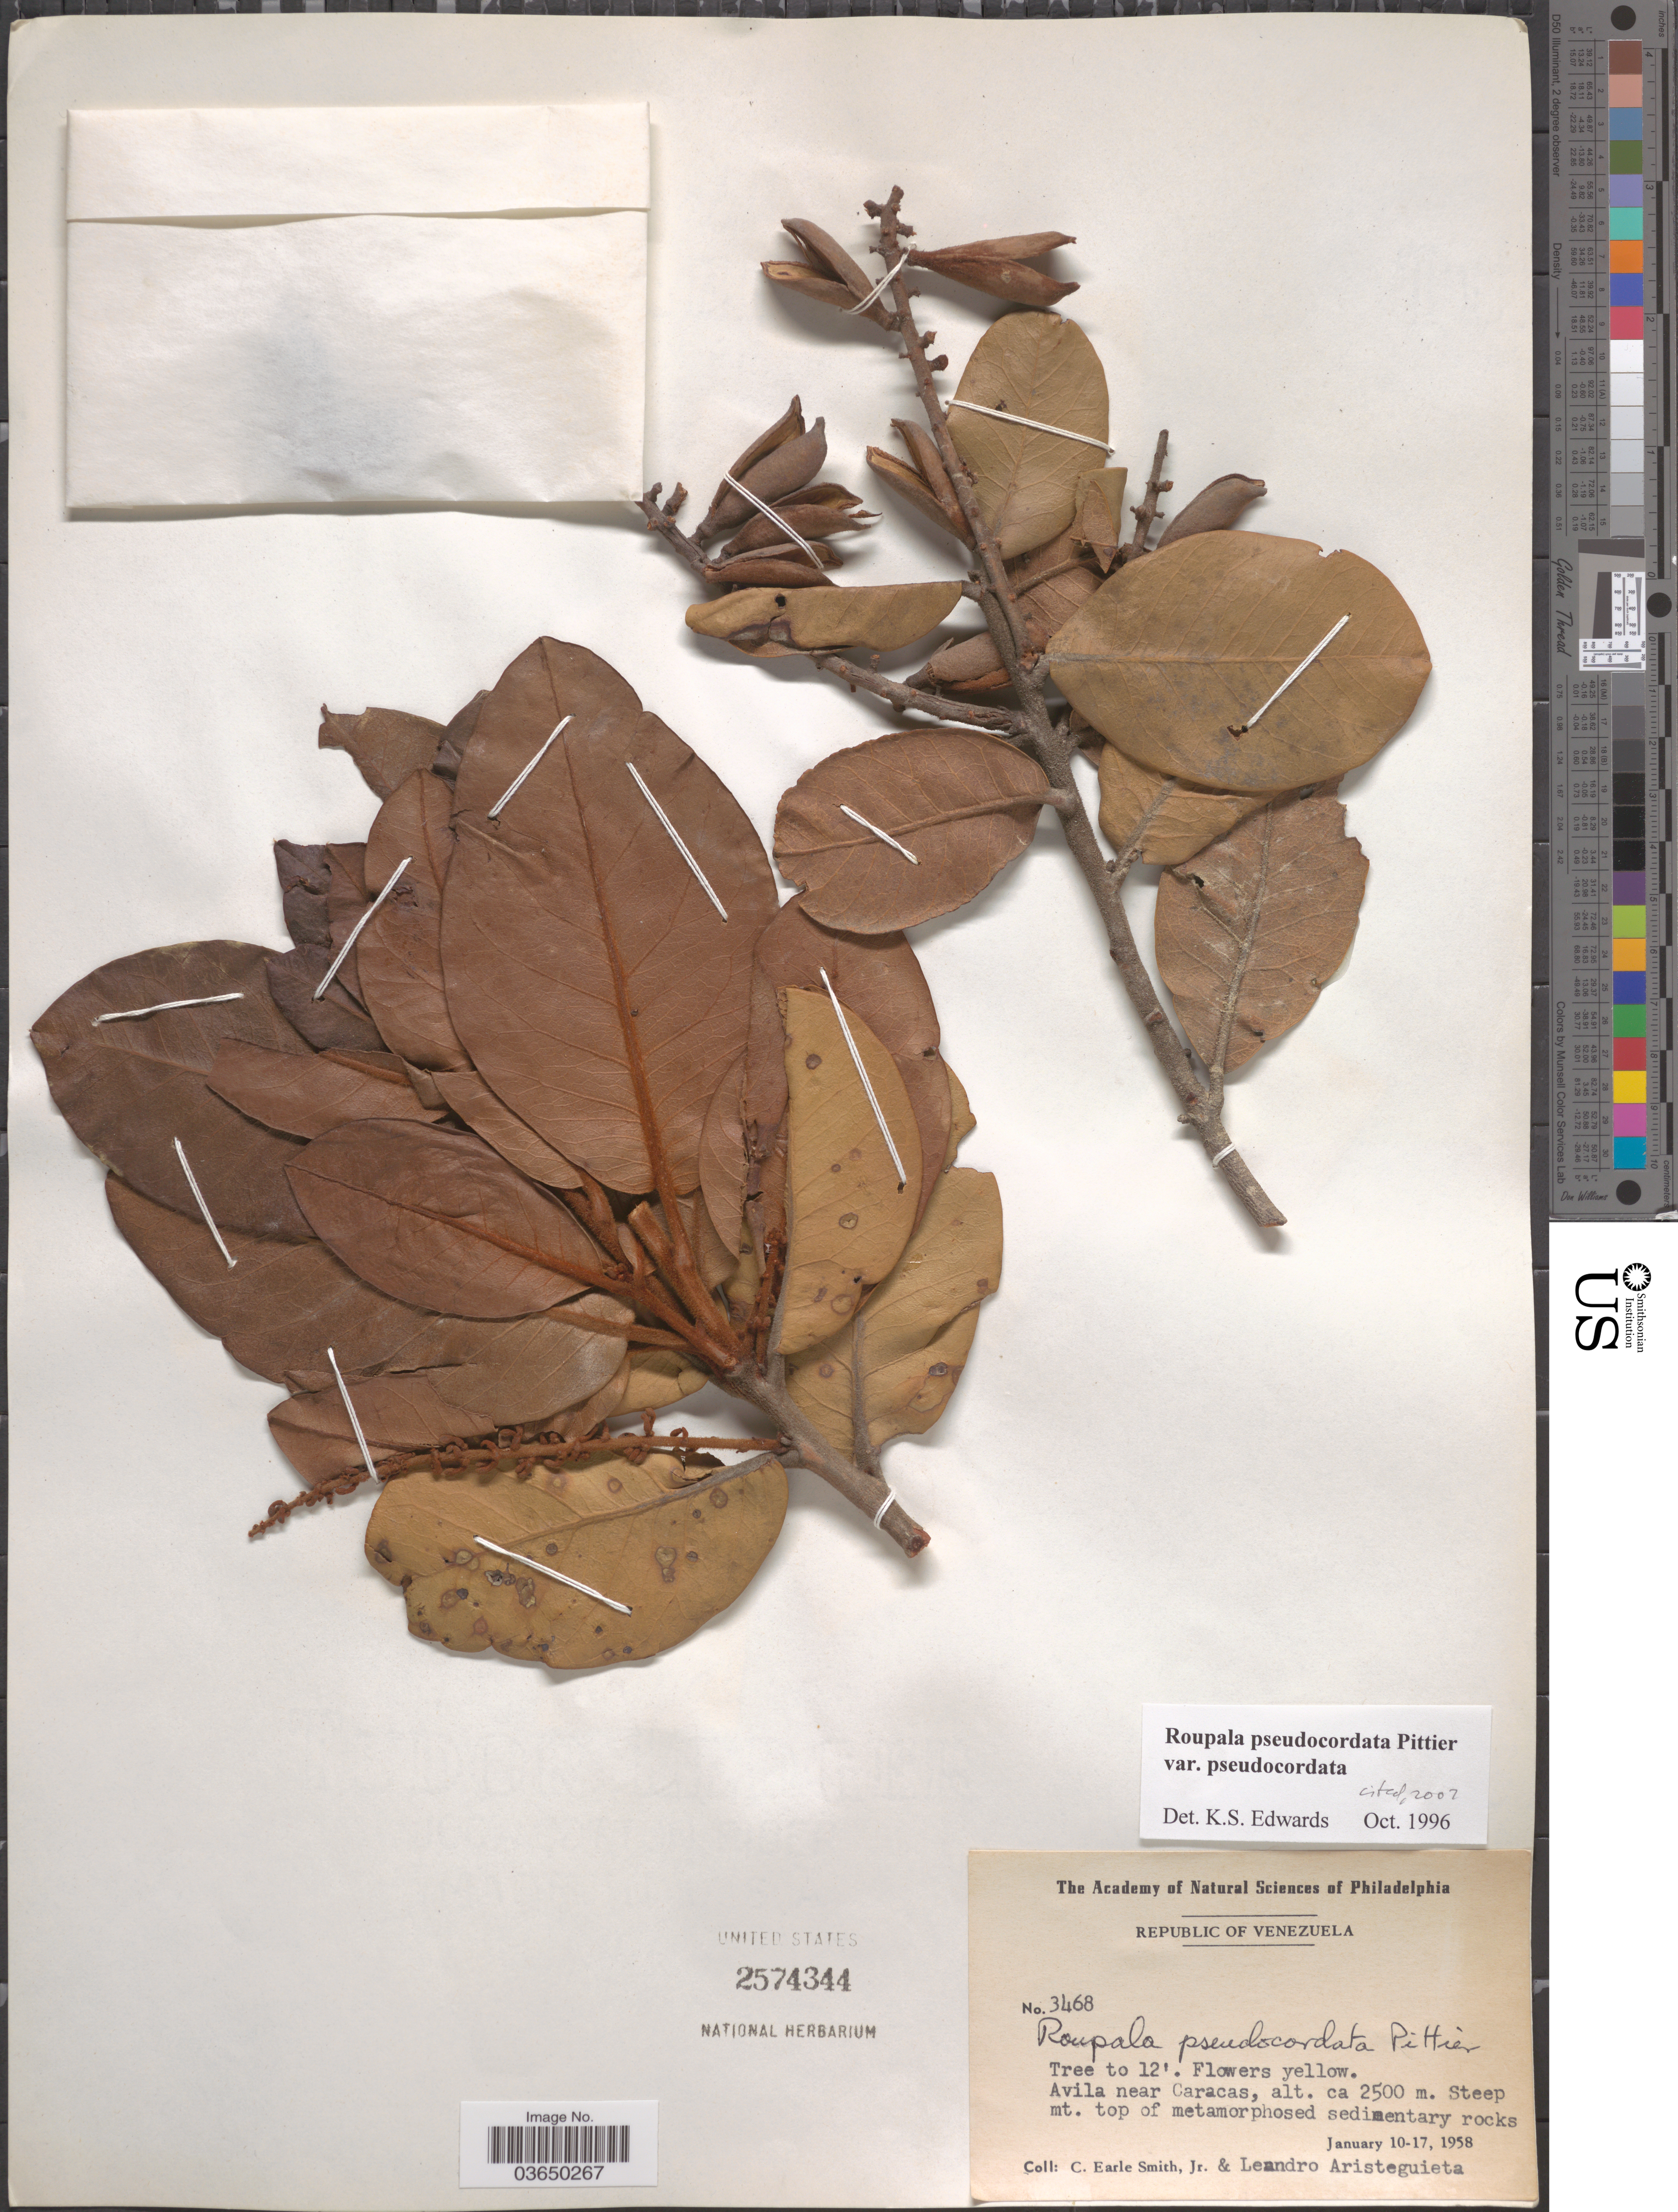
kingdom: Plantae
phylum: Tracheophyta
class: Magnoliopsida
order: Proteales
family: Proteaceae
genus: Roupala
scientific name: Roupala pseudocordata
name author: Pittier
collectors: C. E. Smith Jr. & L. Aristeguieta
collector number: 3468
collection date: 1958-01-10/1958-01-17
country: Venezuela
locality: Avila near Caracas.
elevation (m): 2500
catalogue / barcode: US 2574344